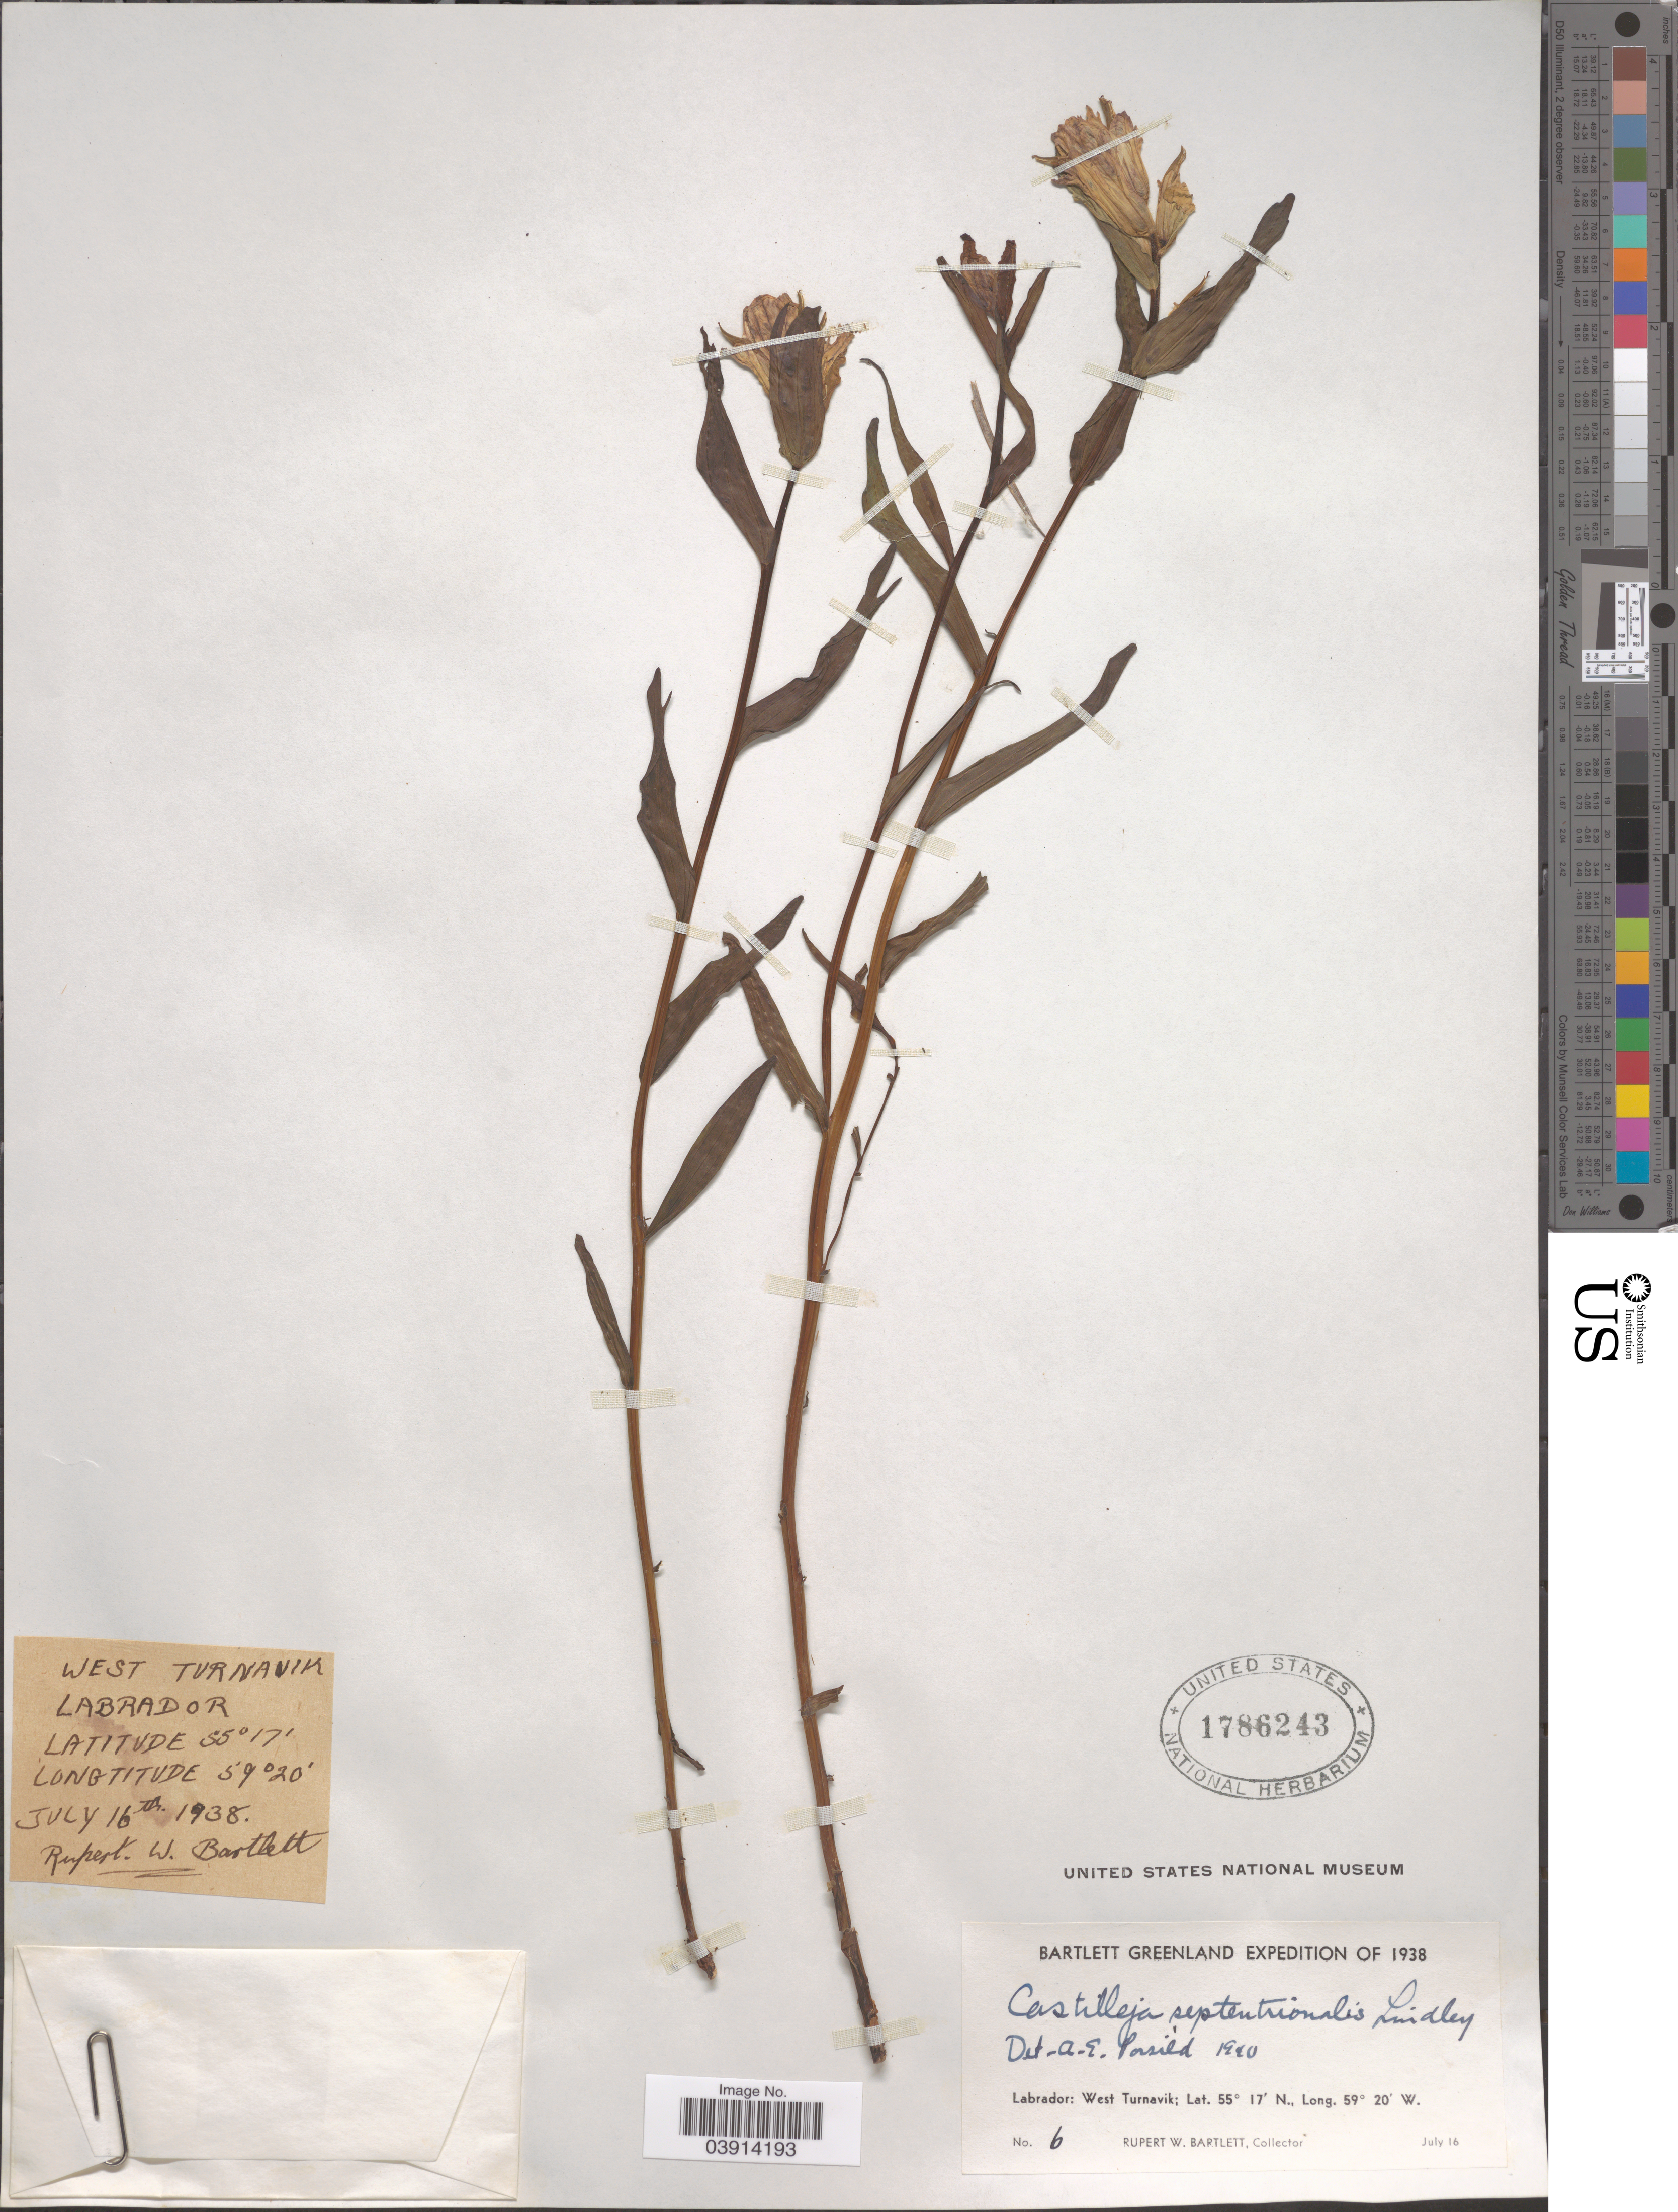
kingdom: Plantae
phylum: Tracheophyta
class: Magnoliopsida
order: Lamiales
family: Orobanchaceae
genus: Castilleja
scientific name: Castilleja septentrionalis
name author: Lindl.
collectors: R. W. Bartlett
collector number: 6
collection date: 1938-07-16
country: Canada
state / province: Newfoundland and Labrador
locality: Labrador: West Turnavik.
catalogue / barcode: US 1786243